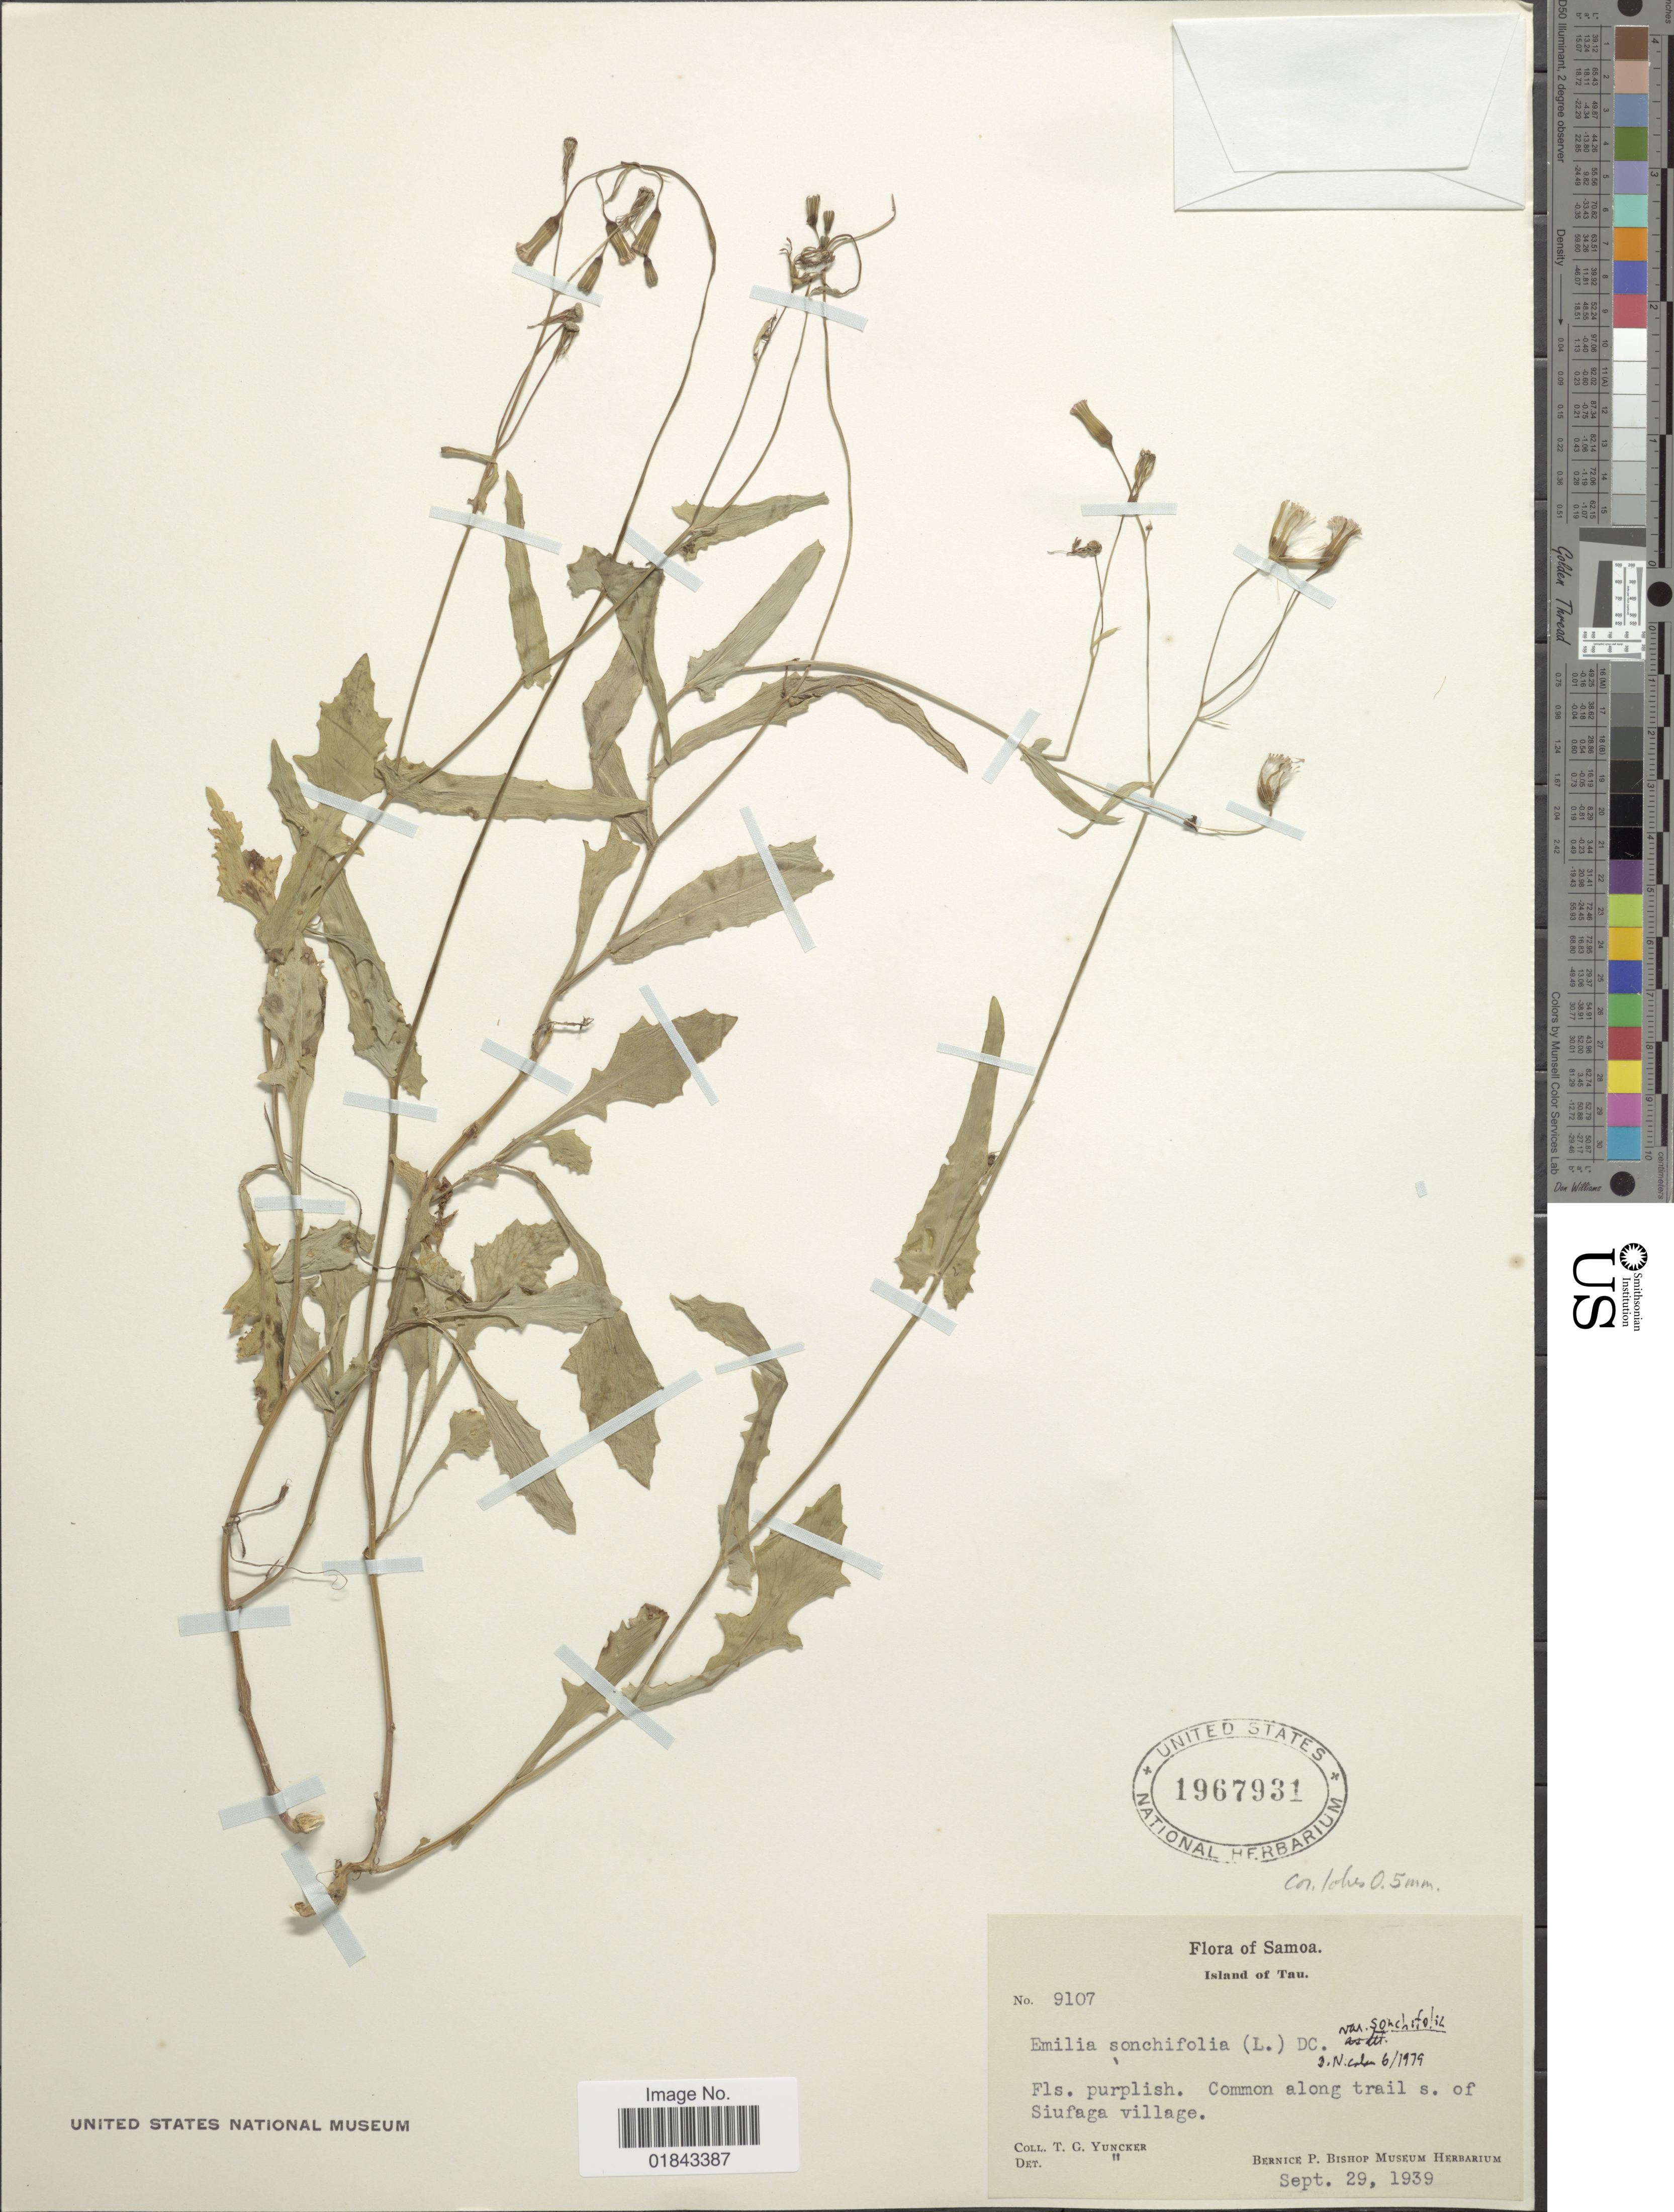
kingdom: Plantae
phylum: Tracheophyta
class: Magnoliopsida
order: Asterales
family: Asteraceae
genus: Emilia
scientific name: Emilia sonchifolia var. sonchifolia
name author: (L.) DC.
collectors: T. G. Yuncker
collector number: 9107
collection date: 1939-09-29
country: American Samoa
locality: Samoa, Island of Tau, common along trail s. of Siufaga village.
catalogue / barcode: US 1967931